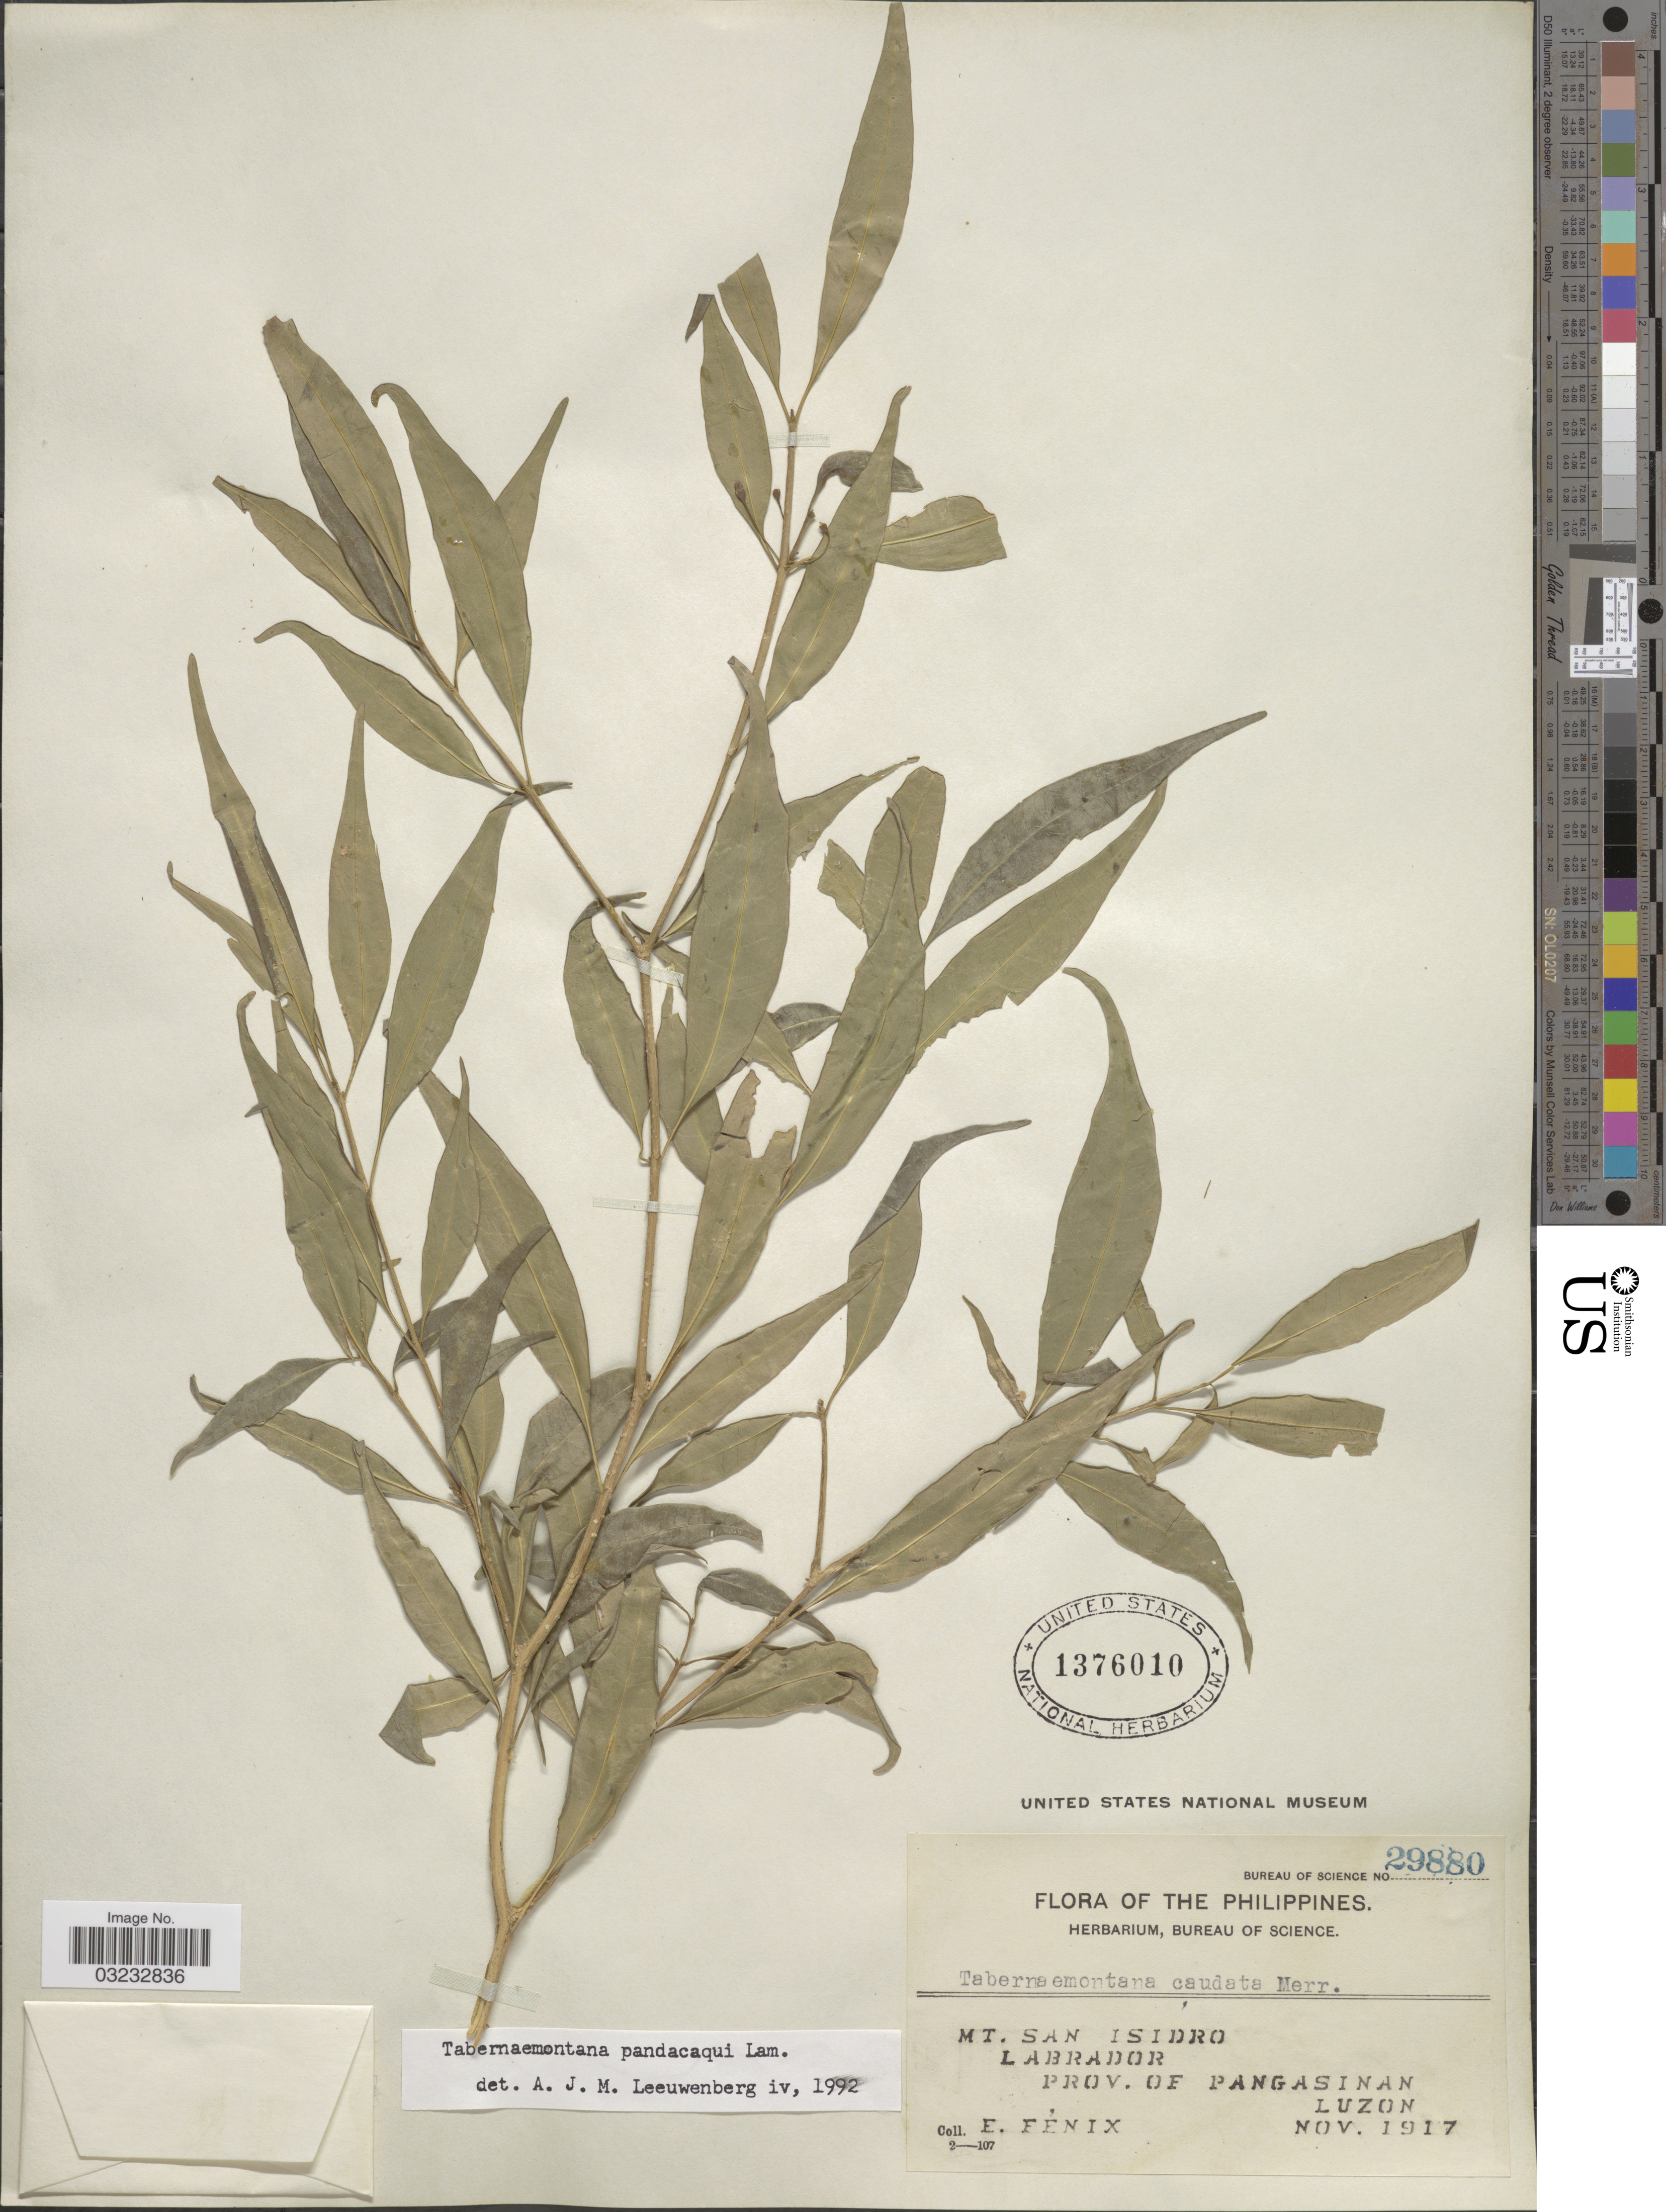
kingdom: Plantae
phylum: Tracheophyta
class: Magnoliopsida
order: Gentianales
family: Apocynaceae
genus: Tabernaemontana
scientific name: Tabernaemontana pandacaqui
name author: Poir.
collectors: E. Fénix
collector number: Bureau of Science 29880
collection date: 1917-11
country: Philippines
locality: Mt. San Isidro, Labrador, Prov. of Pangasinan, Luzon.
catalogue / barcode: US 1376010